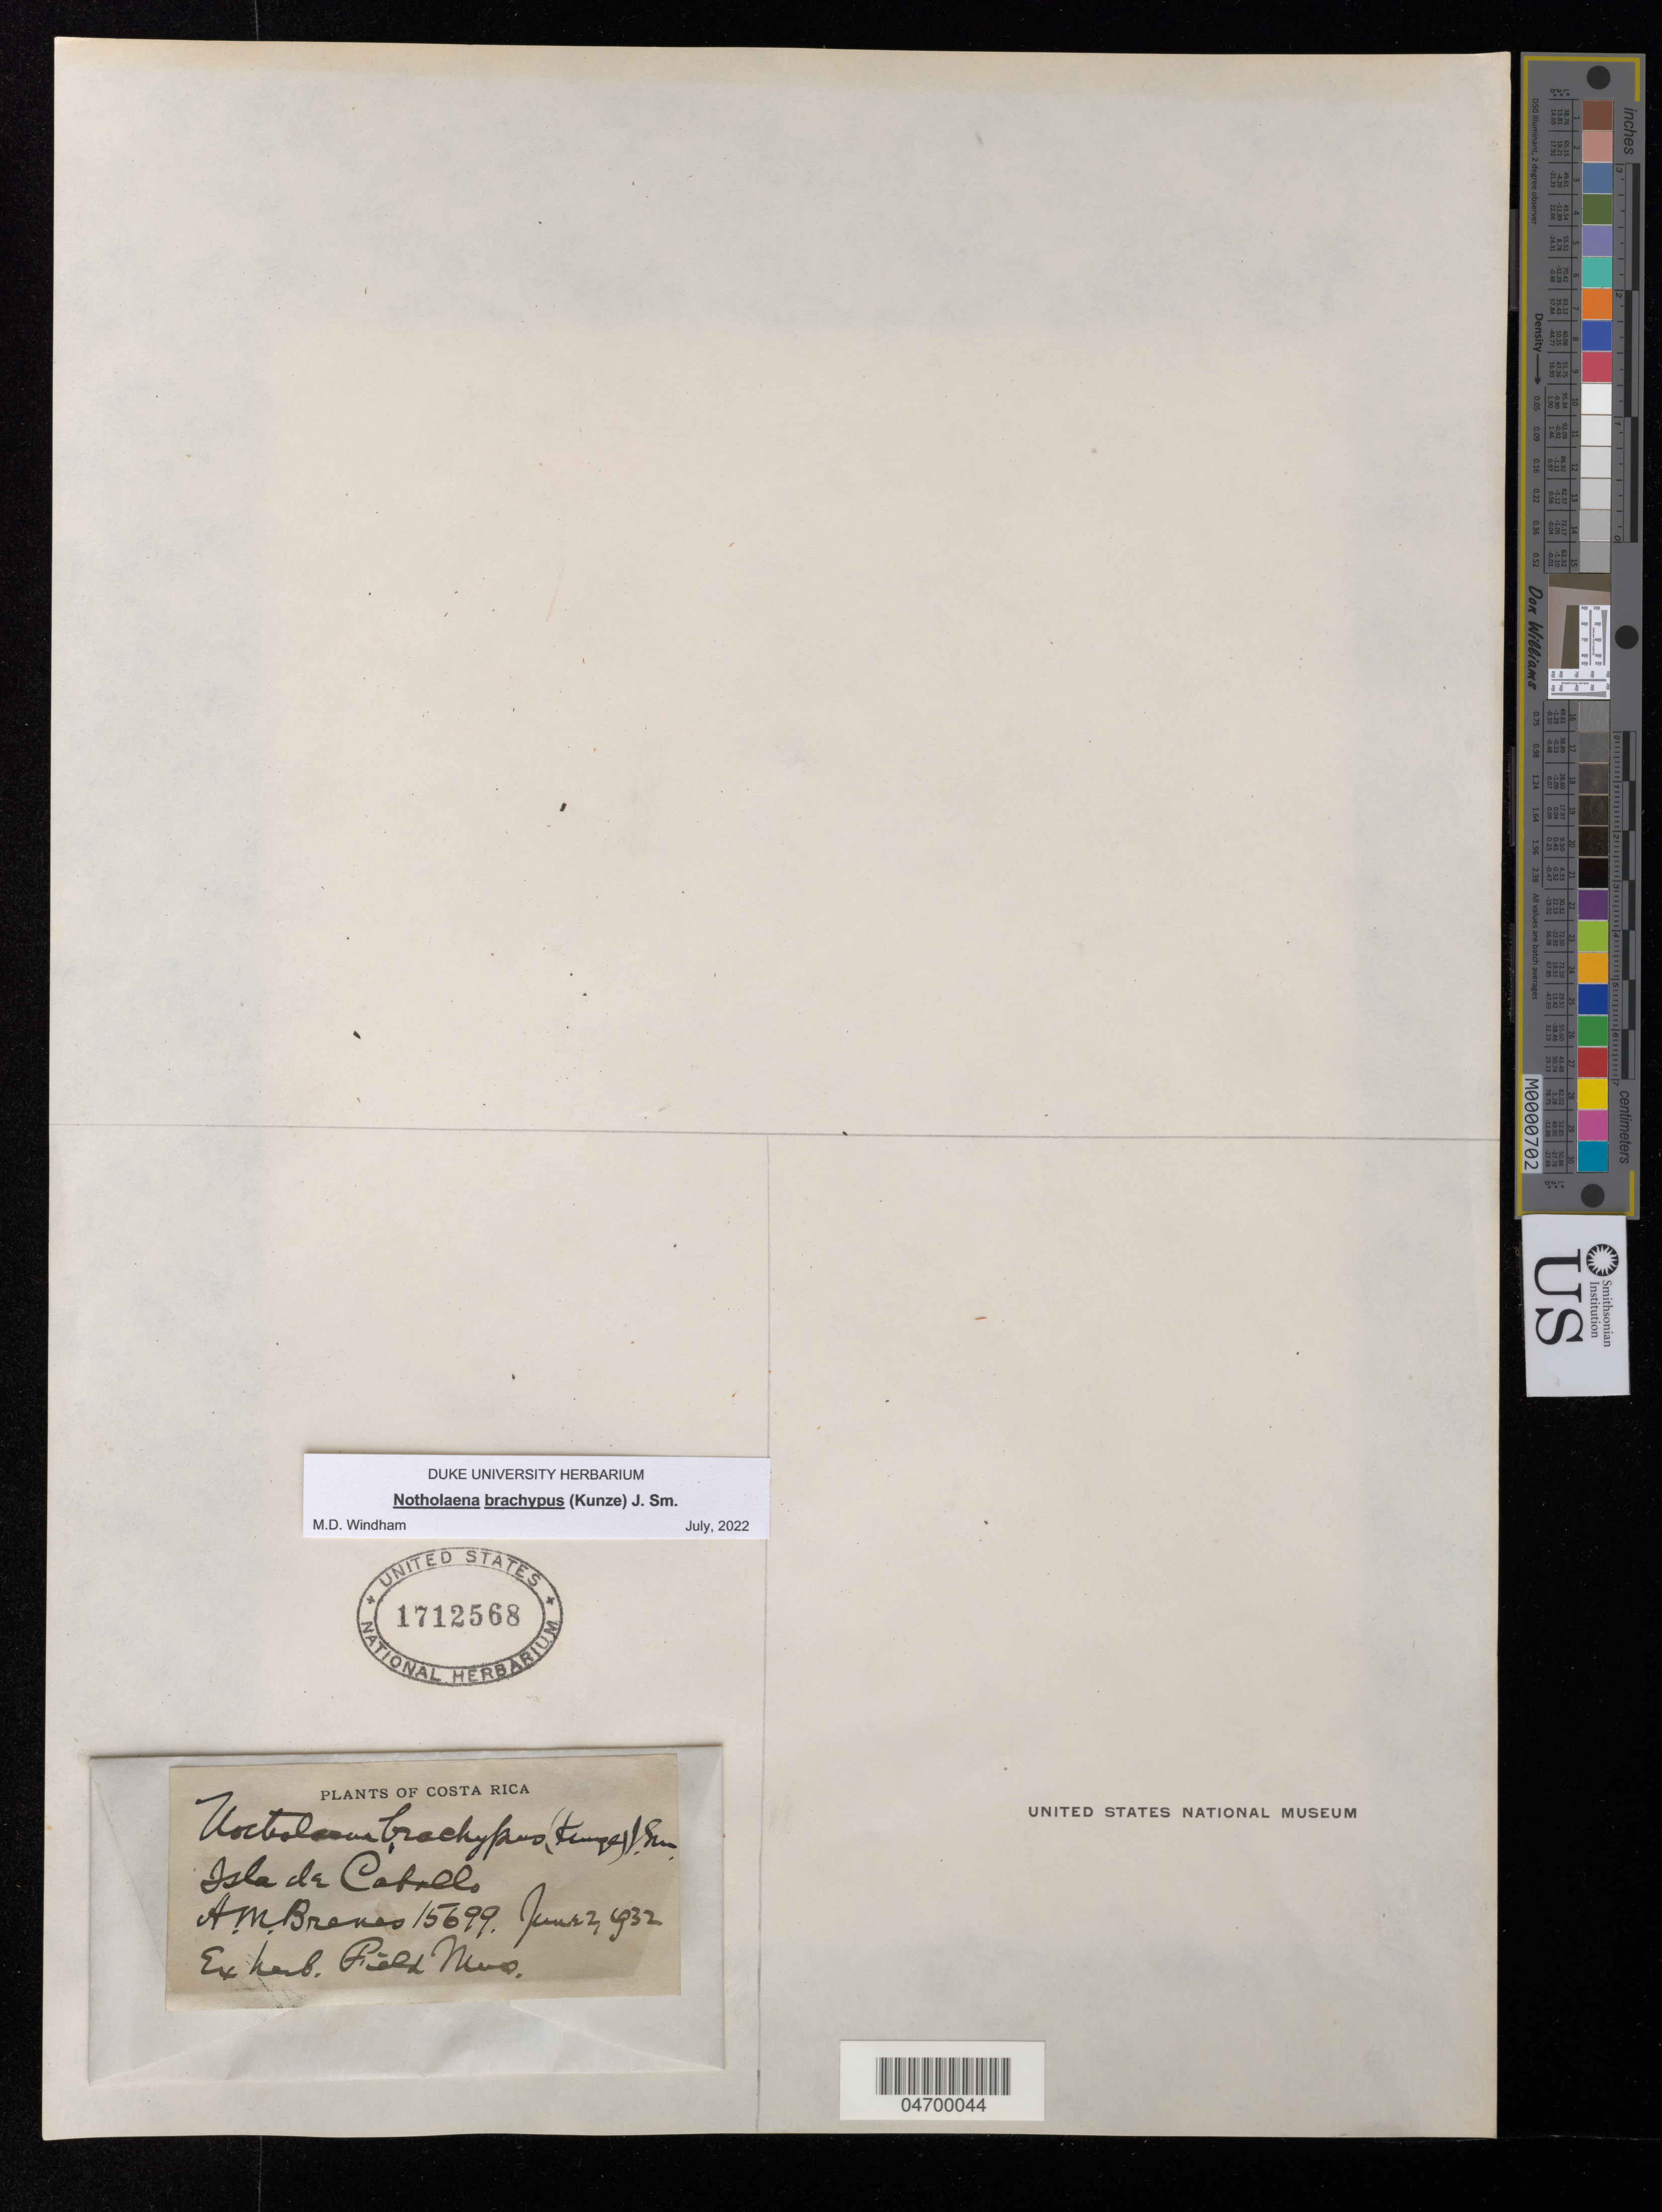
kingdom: Plantae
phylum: Tracheophyta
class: Polypodiopsida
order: Polypodiales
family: Pteridaceae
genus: Notholaena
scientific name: Notholaena brachypus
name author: (Kunze) J. Sm.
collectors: A. Brenes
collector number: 15699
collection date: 1932-06-02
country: Costa Rica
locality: Isla de Caballo.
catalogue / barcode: US 1712568